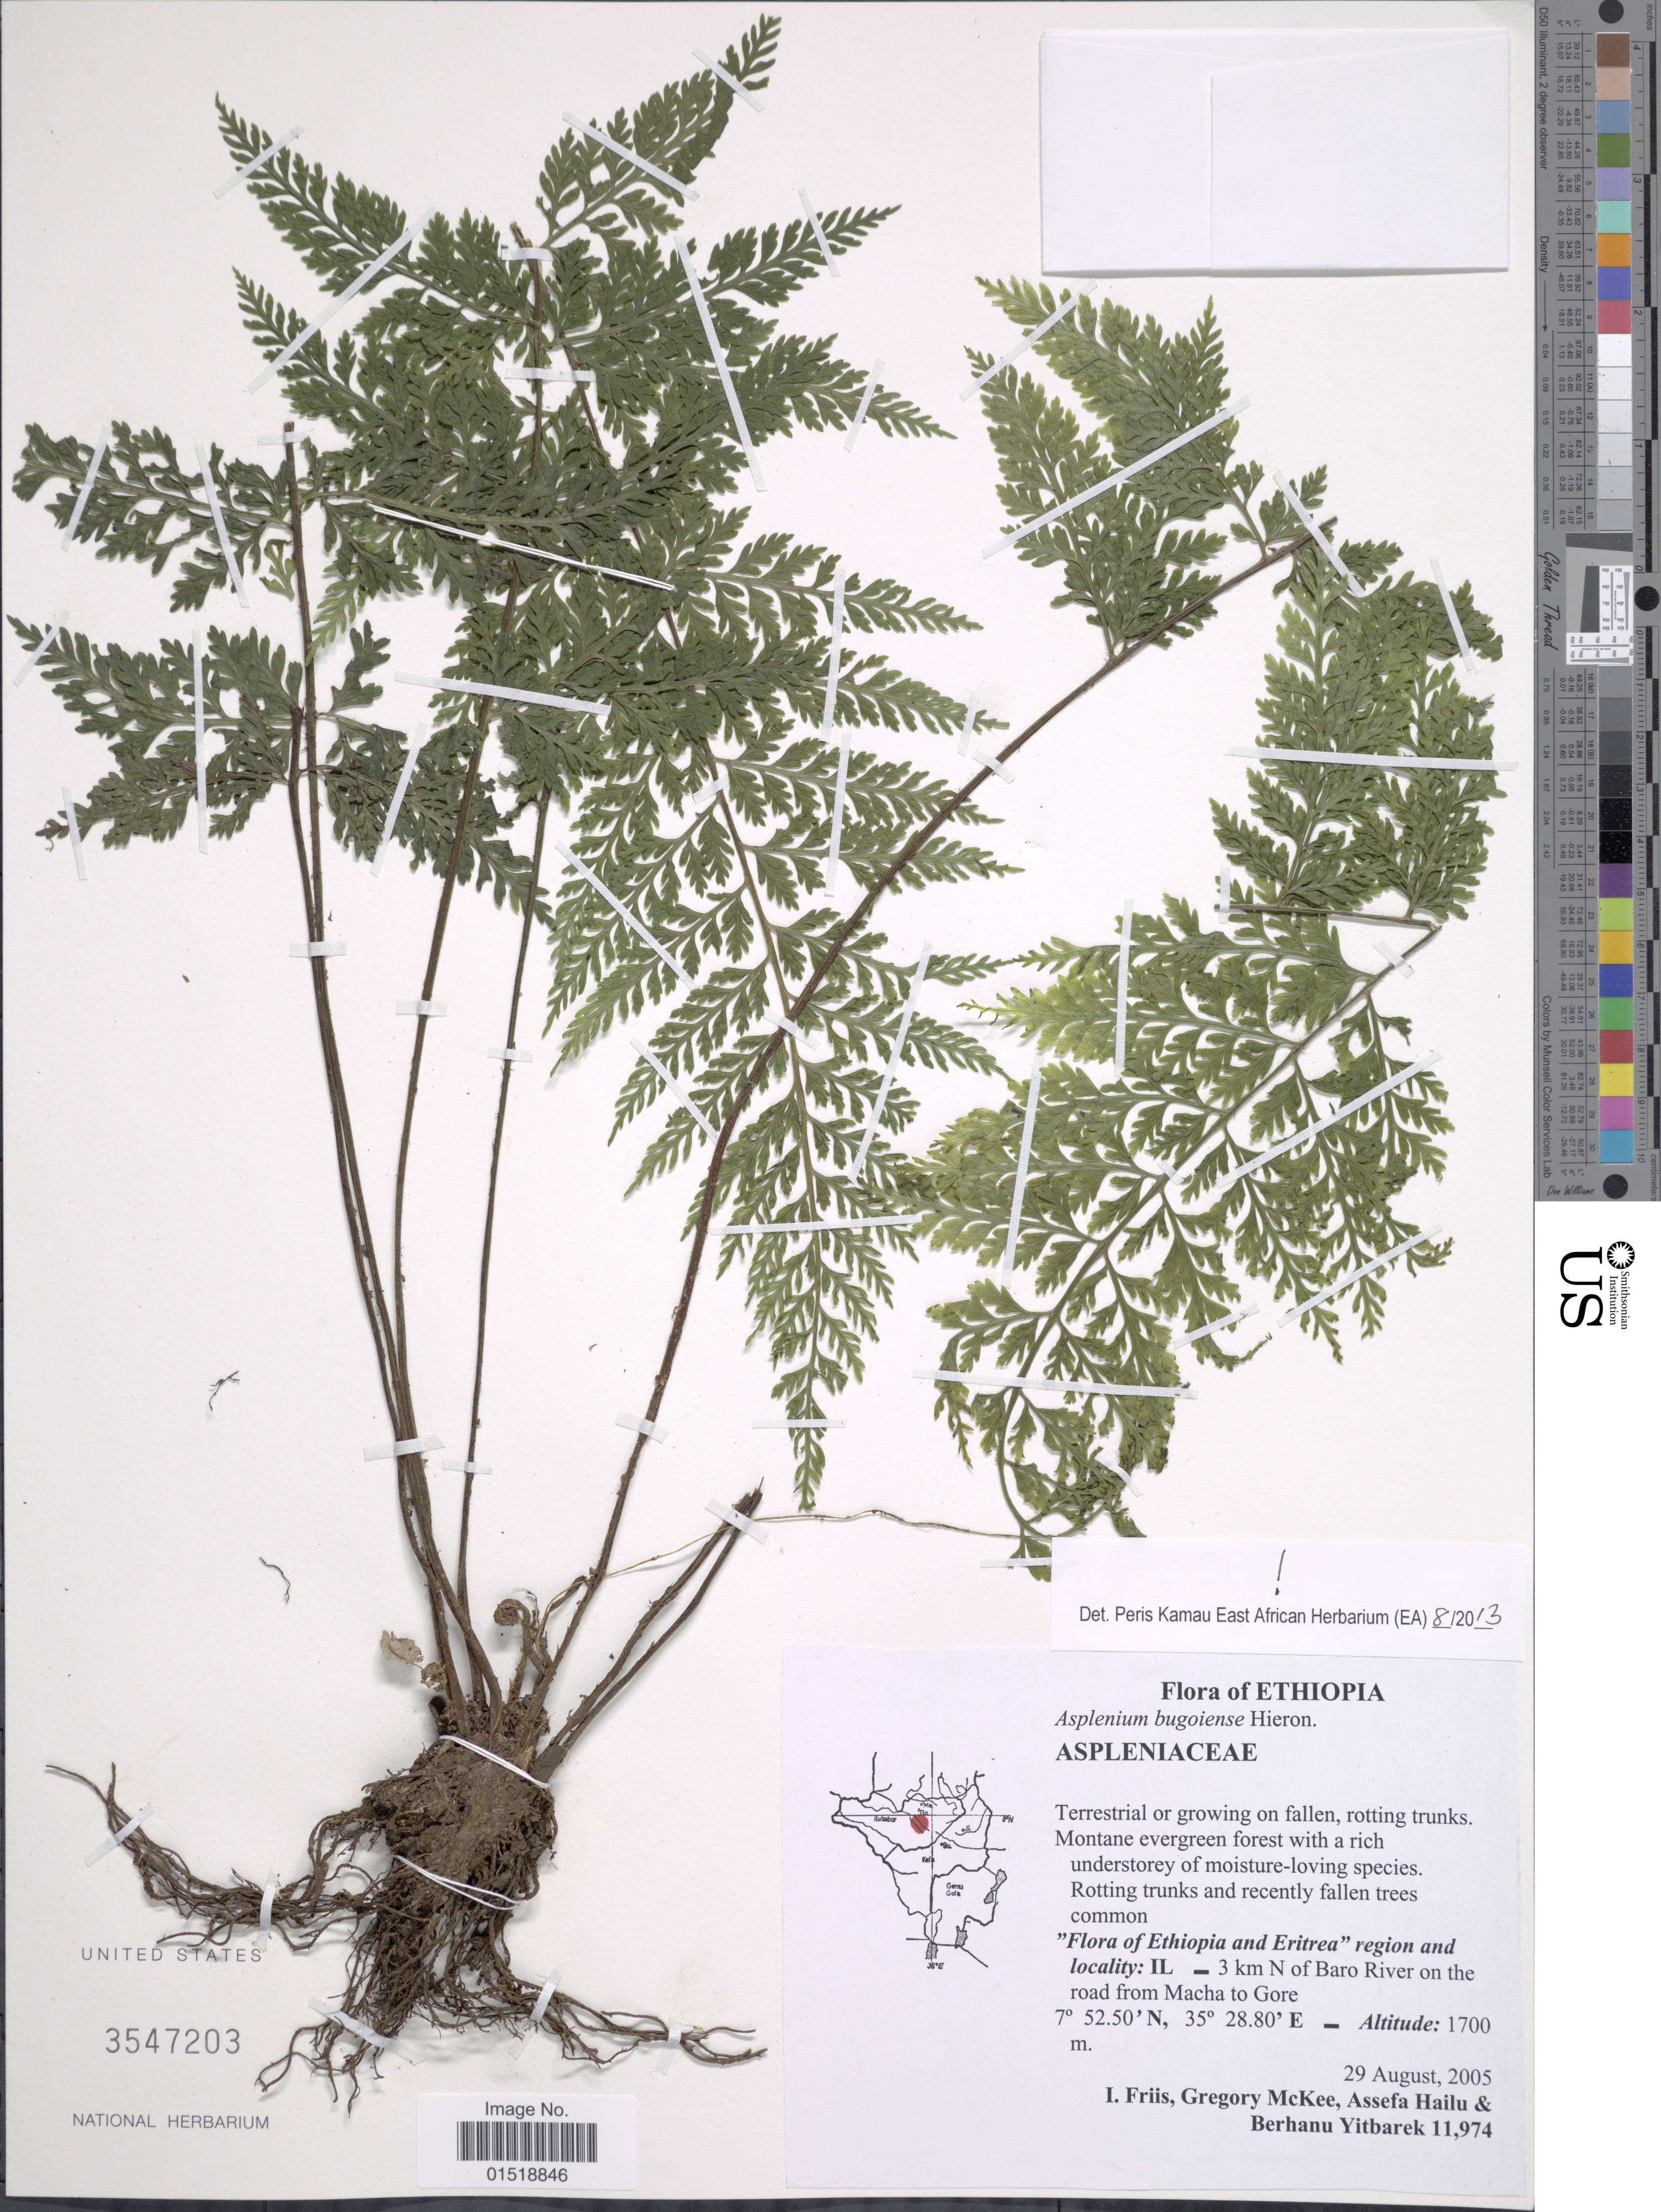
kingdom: Plantae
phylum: Tracheophyta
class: Polypodiopsida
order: Polypodiales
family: Aspleniaceae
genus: Asplenium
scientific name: Asplenium bugolense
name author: Hieron.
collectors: I. Friis, G. S. McKee, A. Hailu & B. Yitbarek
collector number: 11974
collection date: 2005-08-29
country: Ethiopia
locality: IL_ 3 km N of Baro River on the road from Macha to Gore.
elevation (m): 1700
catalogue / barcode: US 3547203